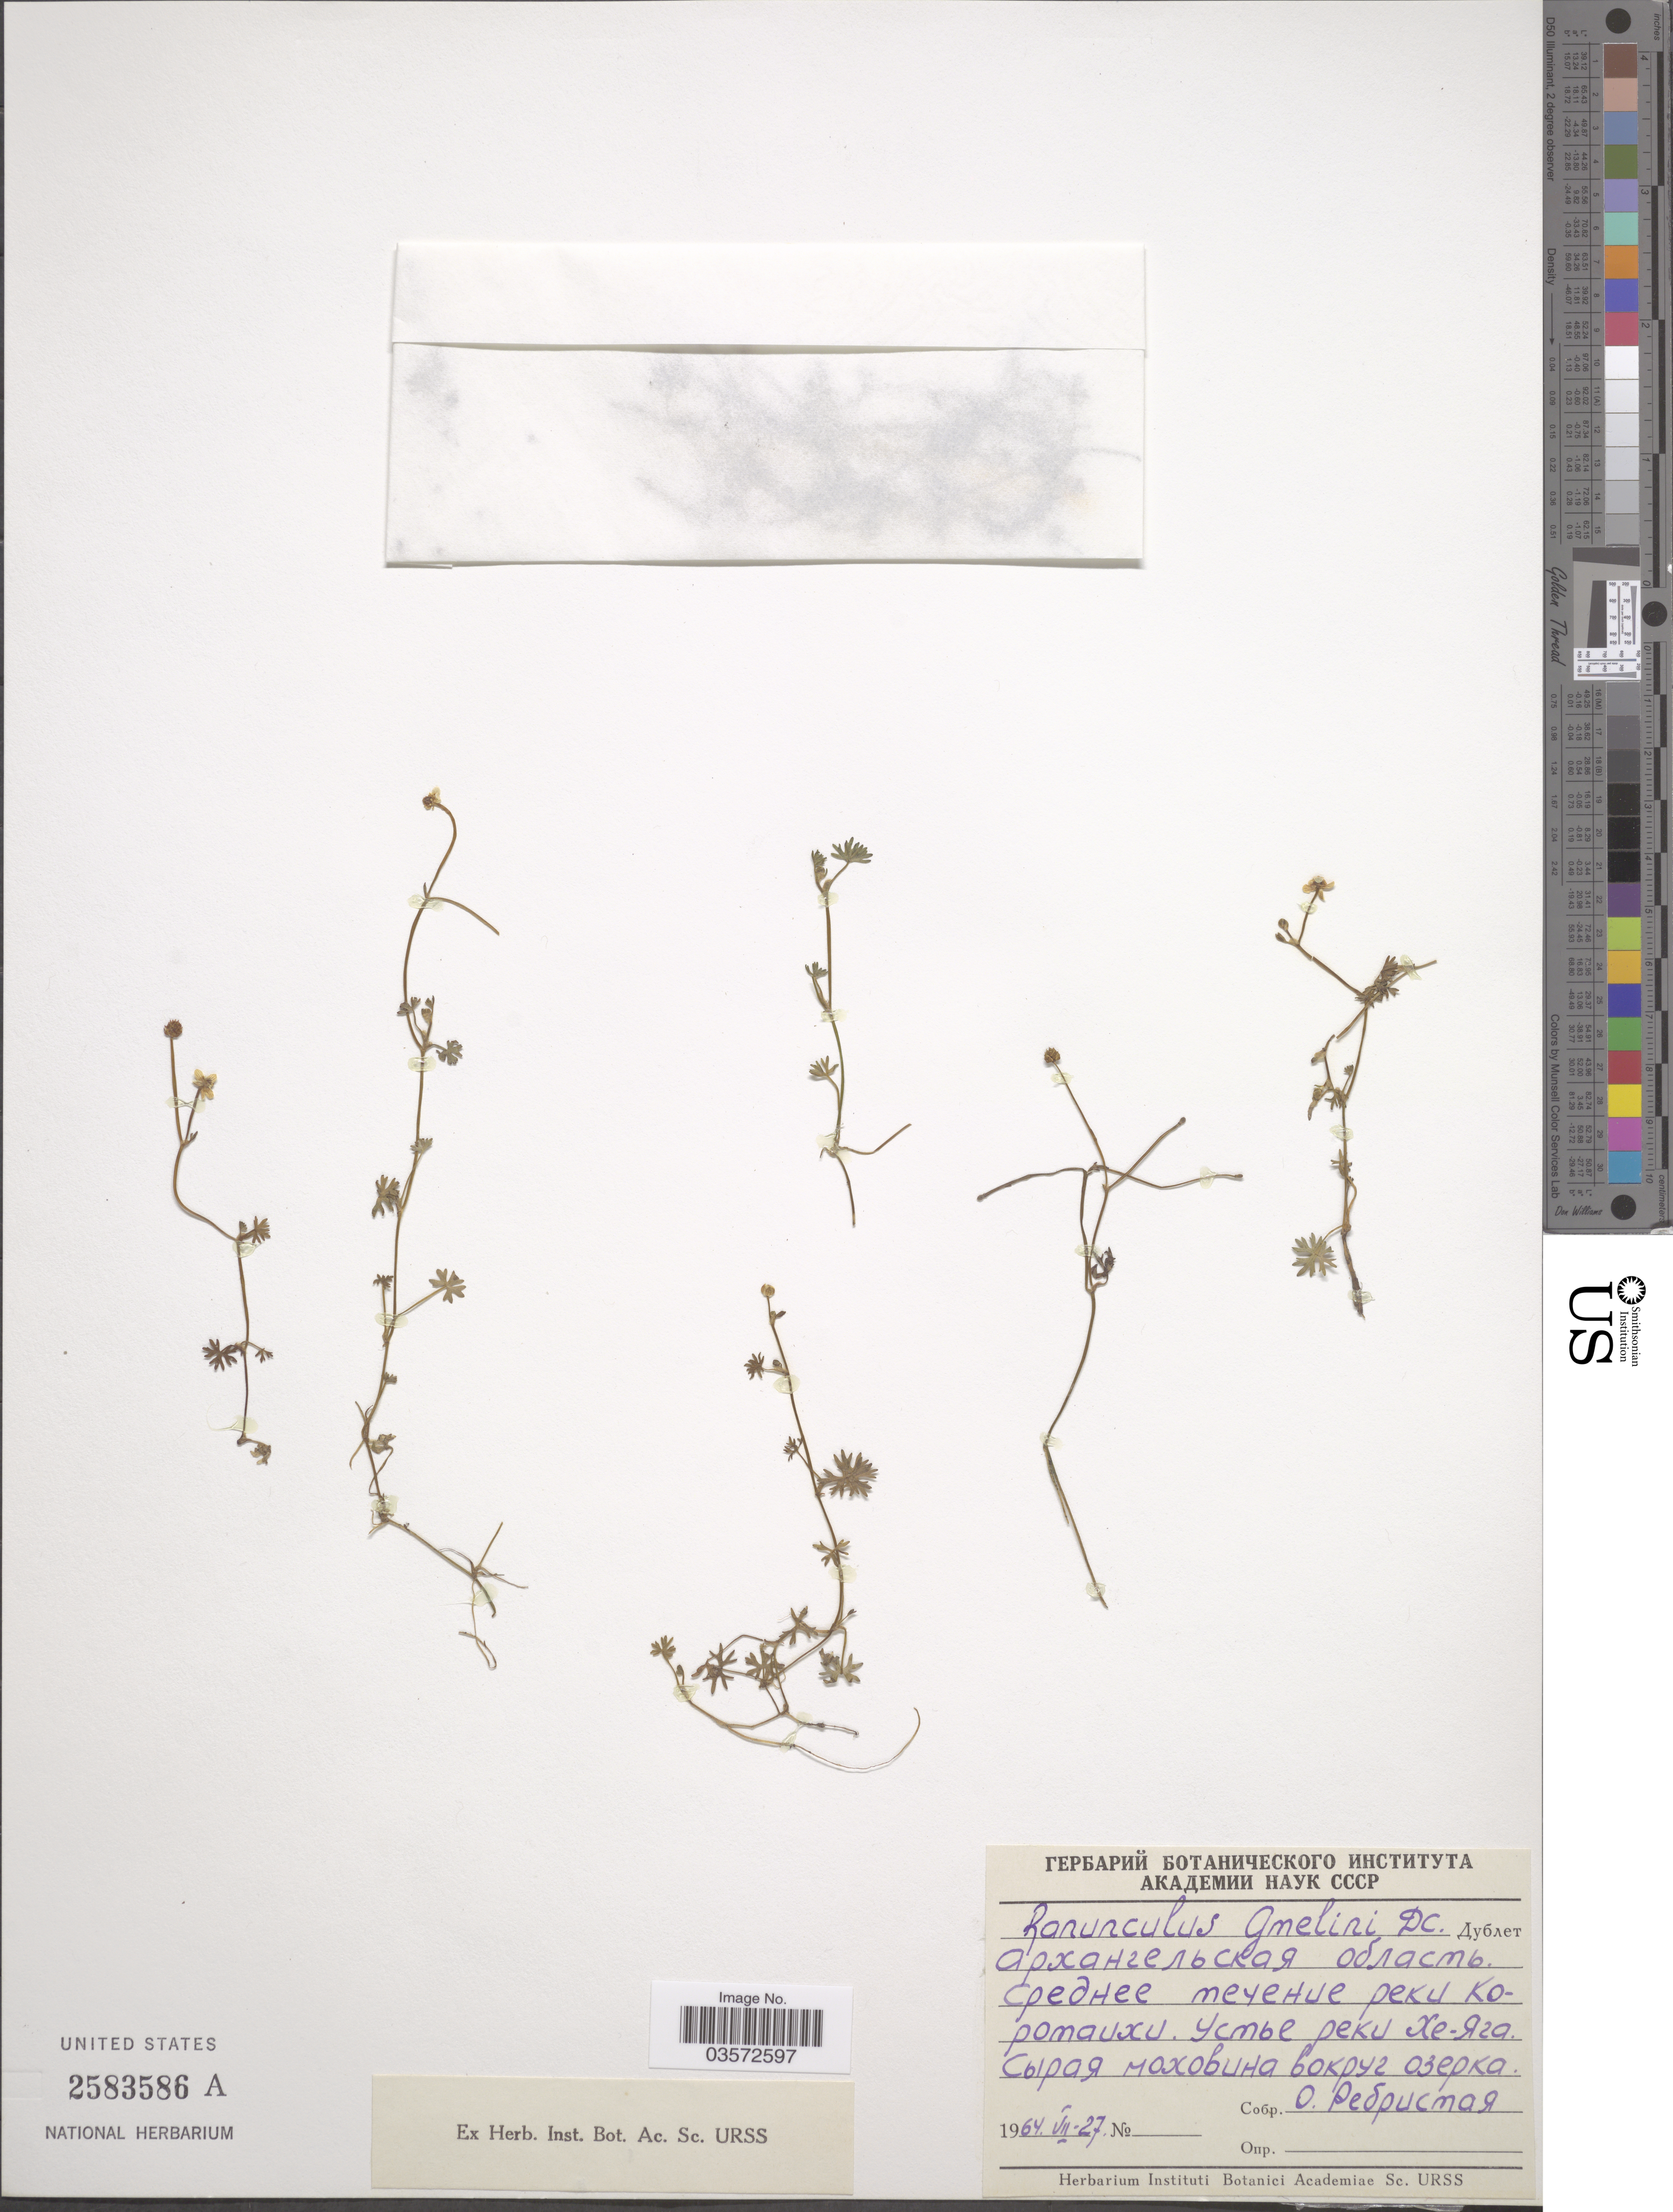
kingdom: Plantae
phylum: Tracheophyta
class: Magnoliopsida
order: Ranunculales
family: Ranunculaceae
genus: Ranunculus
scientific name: Ranunculus gmelinii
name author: DC.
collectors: O. Rebristaya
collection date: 1964-07-27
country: Russian Federation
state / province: Arkhangelsk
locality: River Korotaikha, estuary of River Khe-Yaga.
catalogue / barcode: US 2583586A